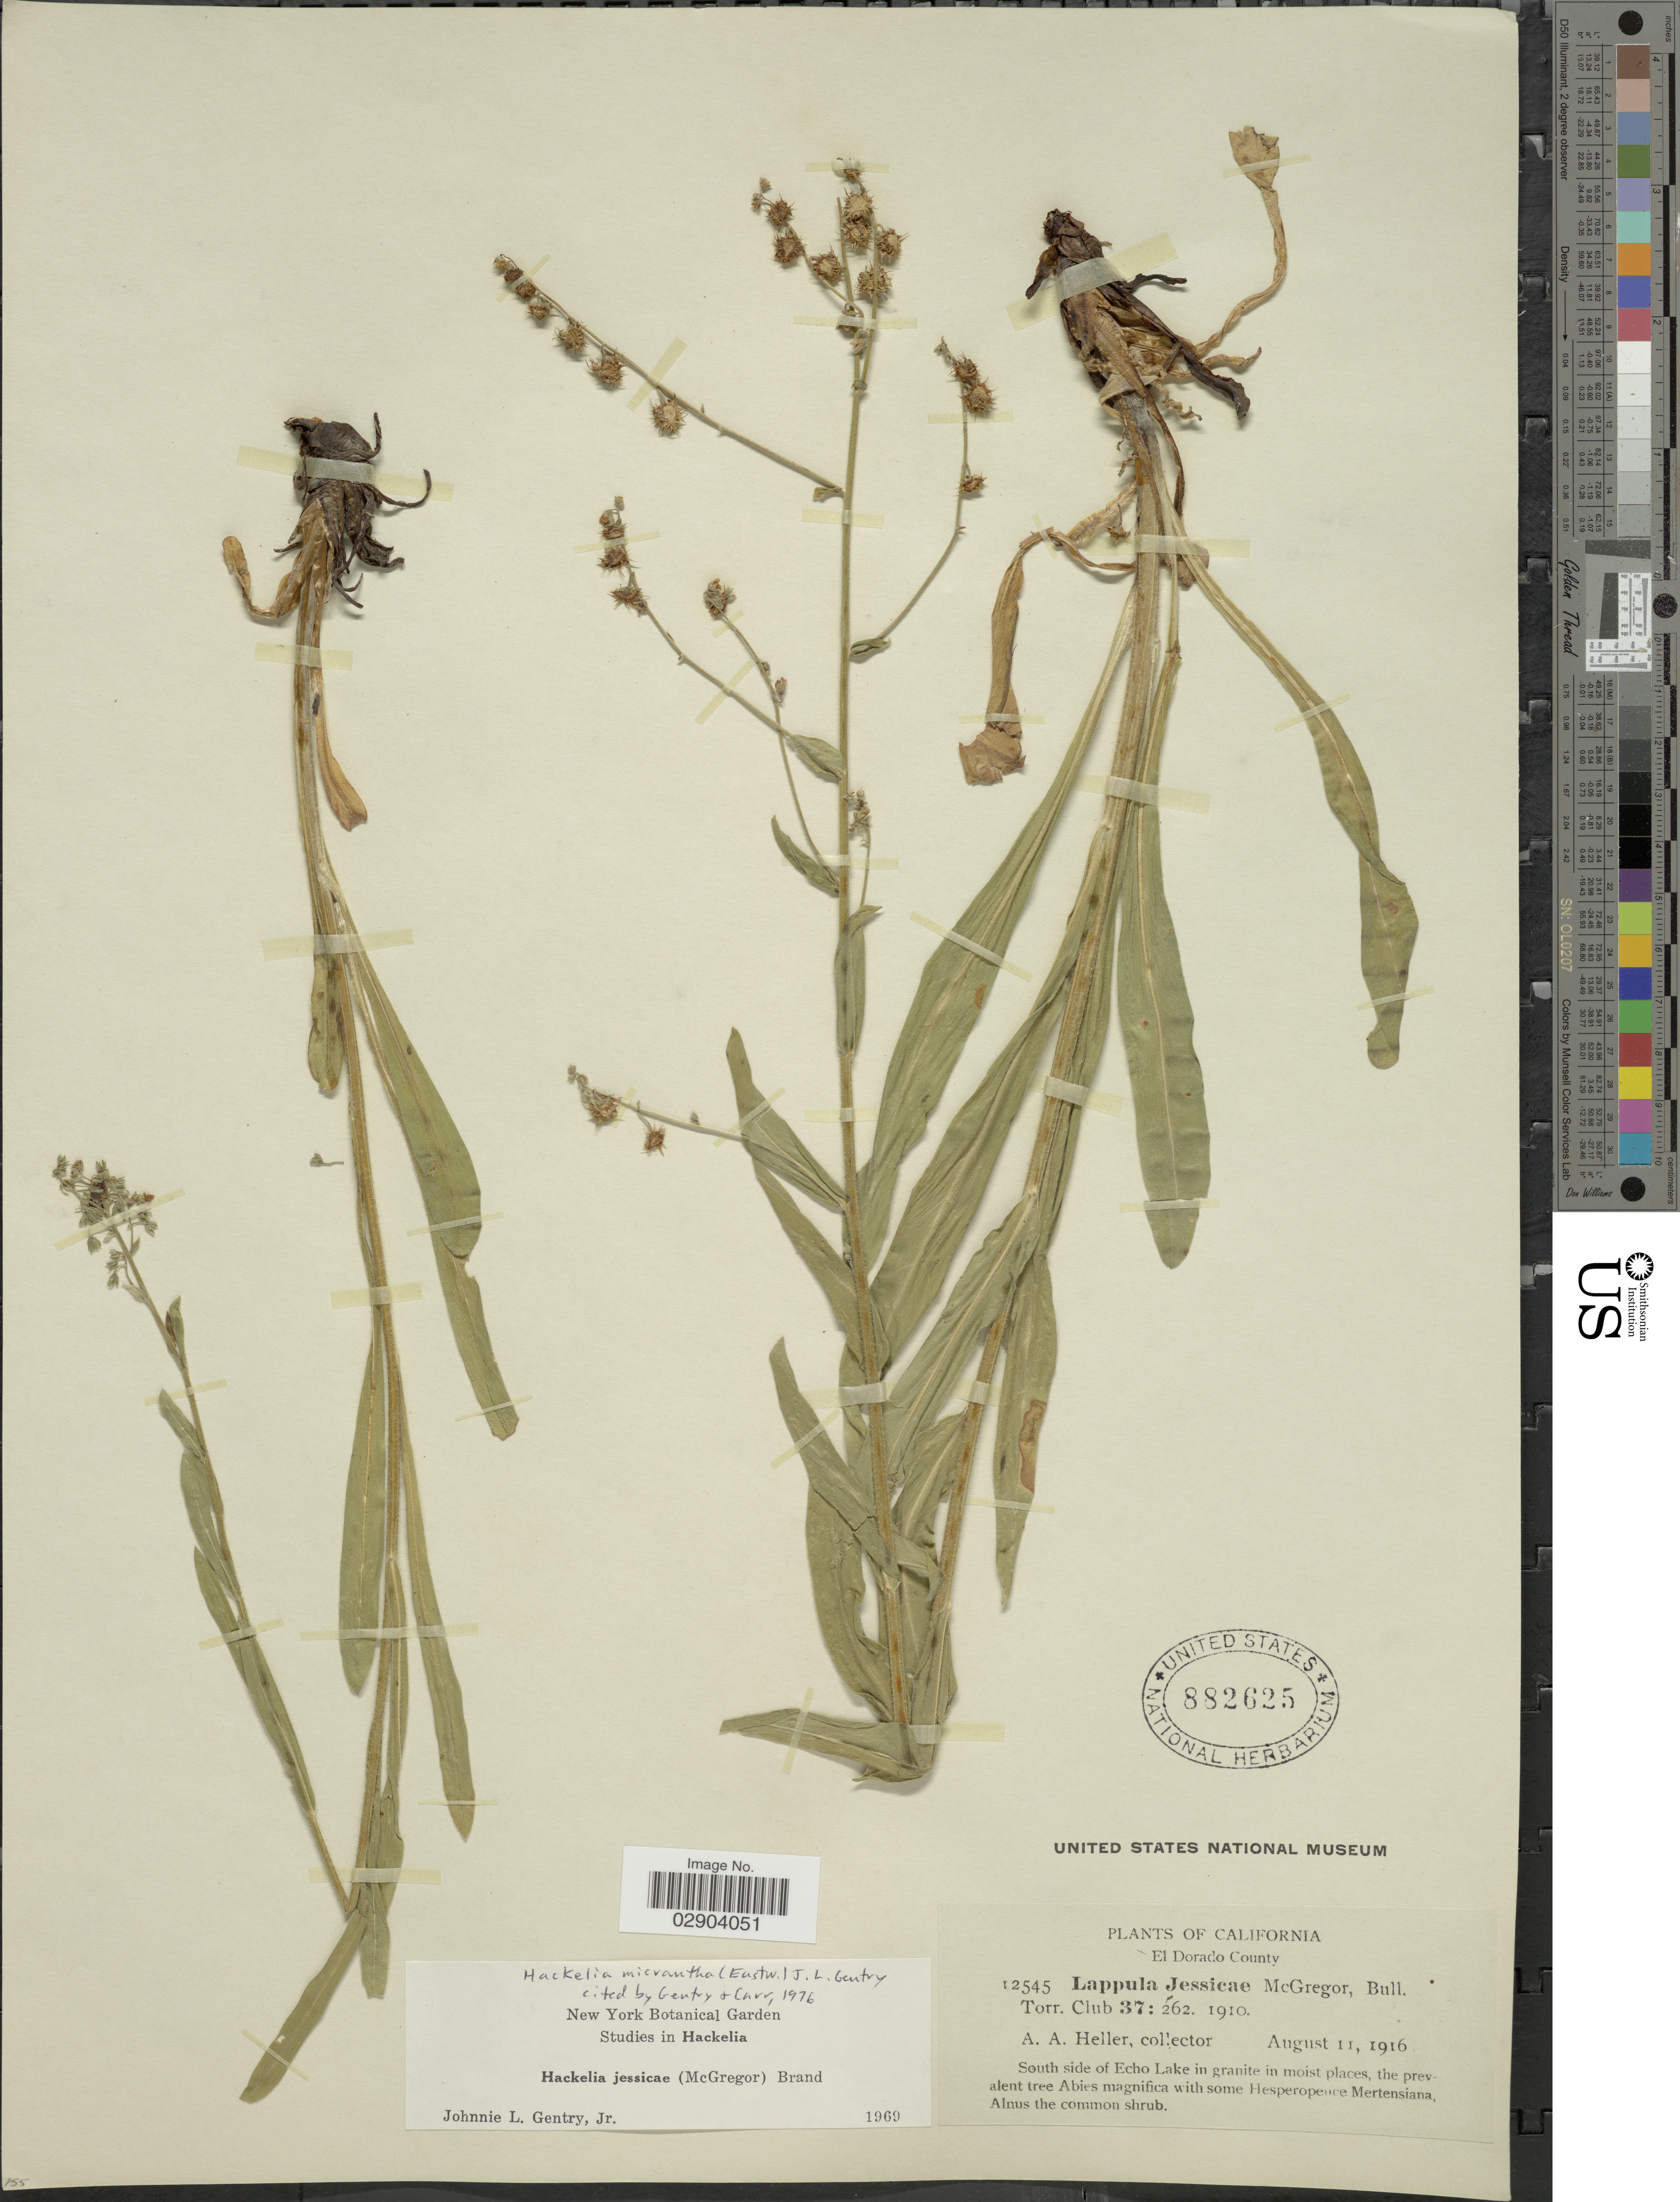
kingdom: Plantae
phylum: Tracheophyta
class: Magnoliopsida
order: Boraginales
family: Boraginaceae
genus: Hackelia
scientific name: Hackelia micrantha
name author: (Eastw.) J.L. Gentry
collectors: A. A. Heller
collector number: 12545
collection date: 1916-08-11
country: United States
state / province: California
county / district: El Dorado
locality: El Dorado County. South side of Echo Lake in granite in moist places.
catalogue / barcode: US 882625